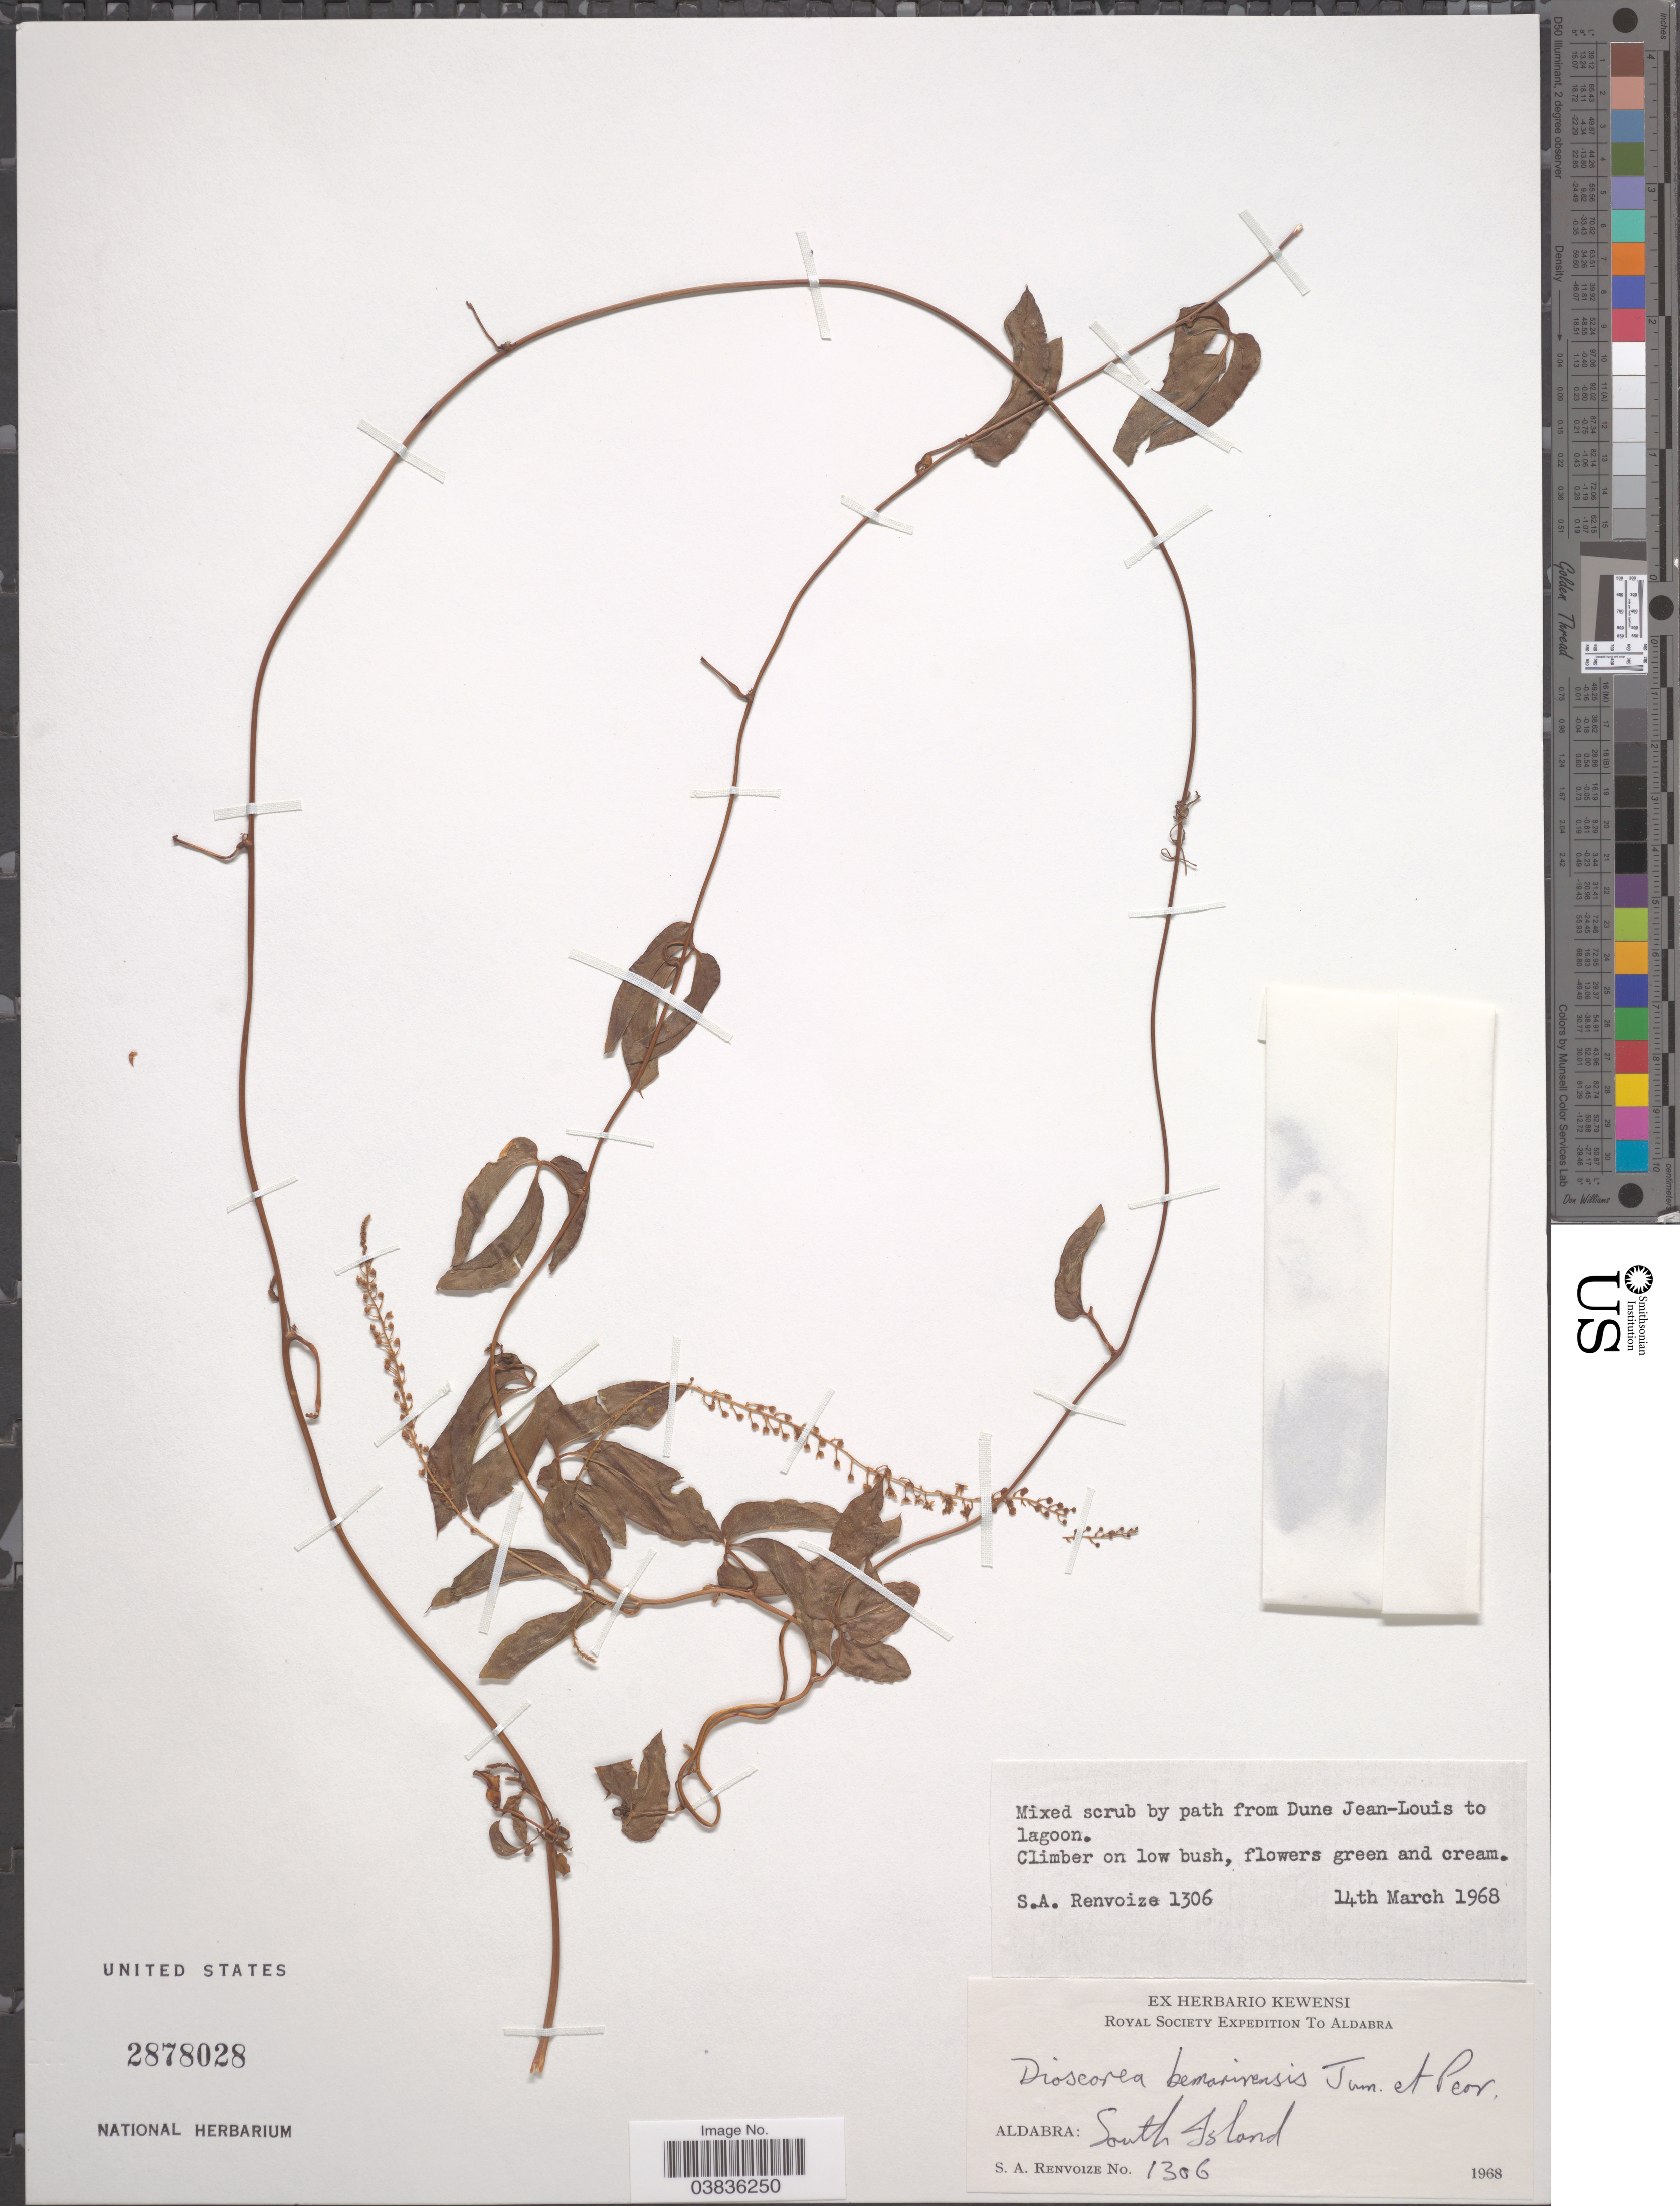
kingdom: Plantae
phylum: Tracheophyta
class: Liliopsida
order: Dioscoreales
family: Dioscoreaceae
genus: Dioscorea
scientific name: Dioscorea bemarivensis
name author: Jum. & H. Perrier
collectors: S. A. Renvoize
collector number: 1306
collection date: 1968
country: Seychelles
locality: Aldabra: South Island.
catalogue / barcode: US 2878028